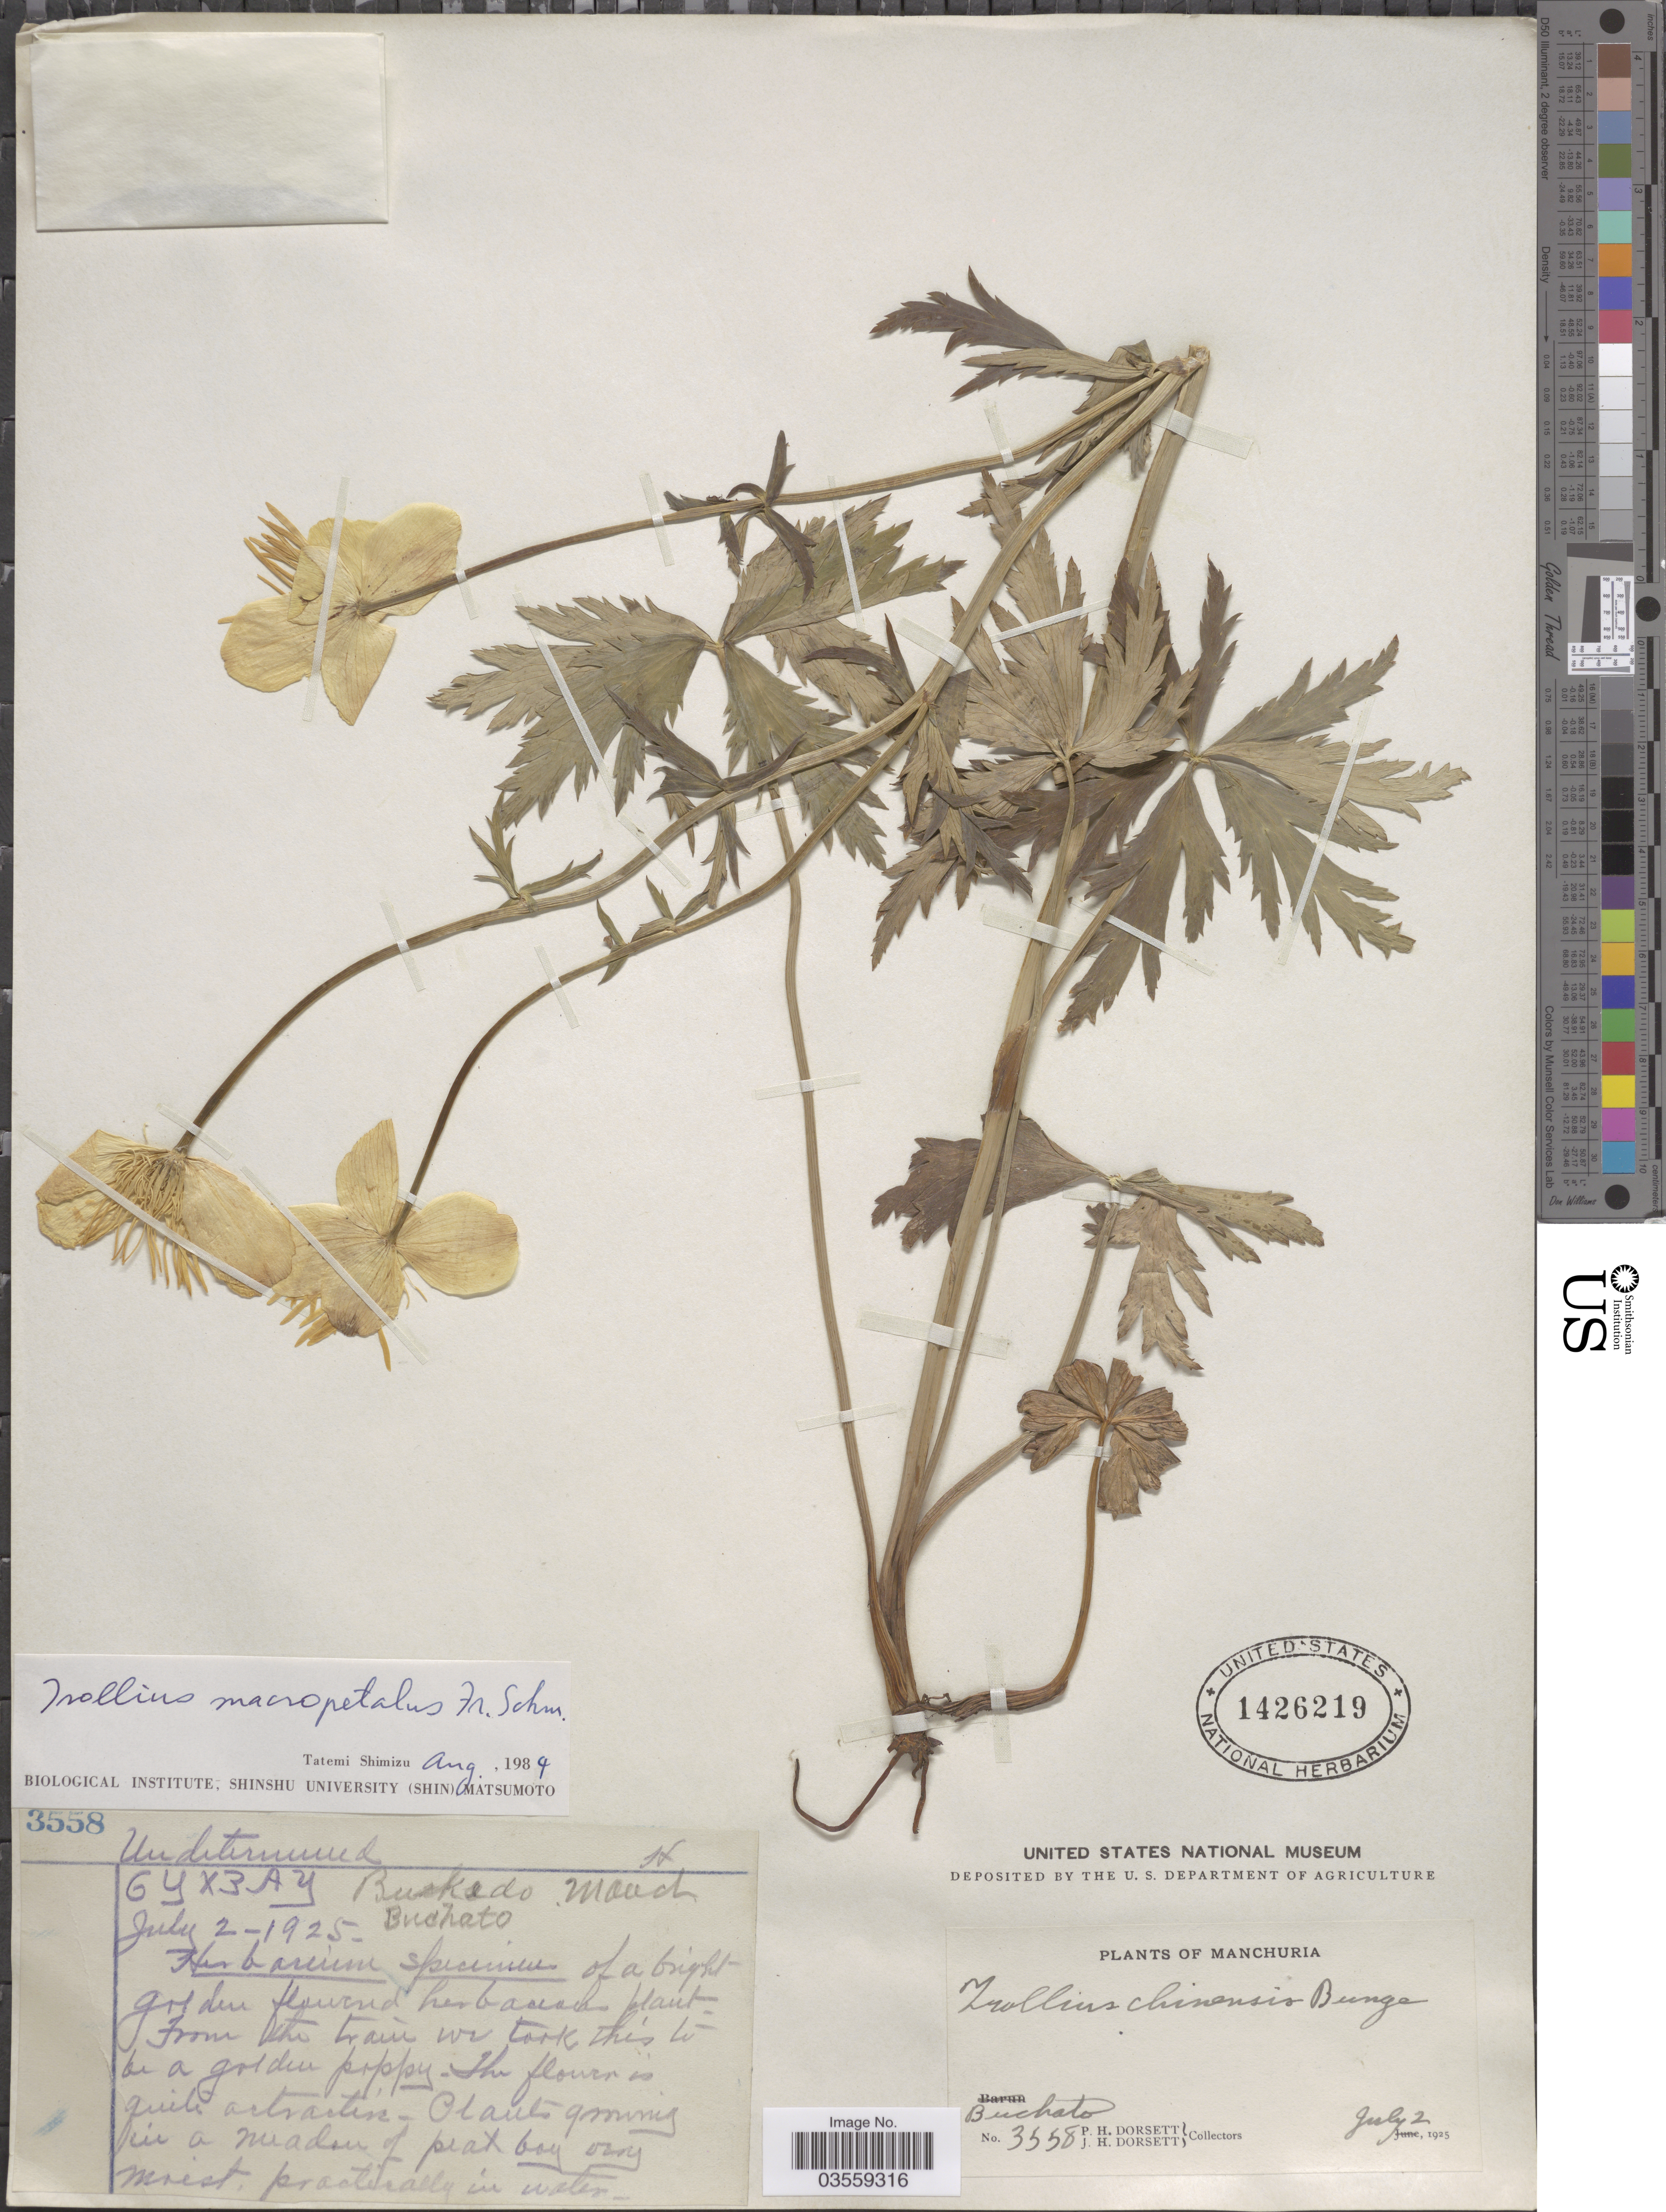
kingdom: Plantae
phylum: Tracheophyta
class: Magnoliopsida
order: Ranunculales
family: Ranunculaceae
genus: Trollius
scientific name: Trollius macropetalus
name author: F. Schmidt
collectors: P. H. Dorsett & J. Dorsett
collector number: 3558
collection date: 1925-07-02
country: China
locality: Manchuria. Buchato. Bukedo [interpreted].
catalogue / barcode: US 1426219